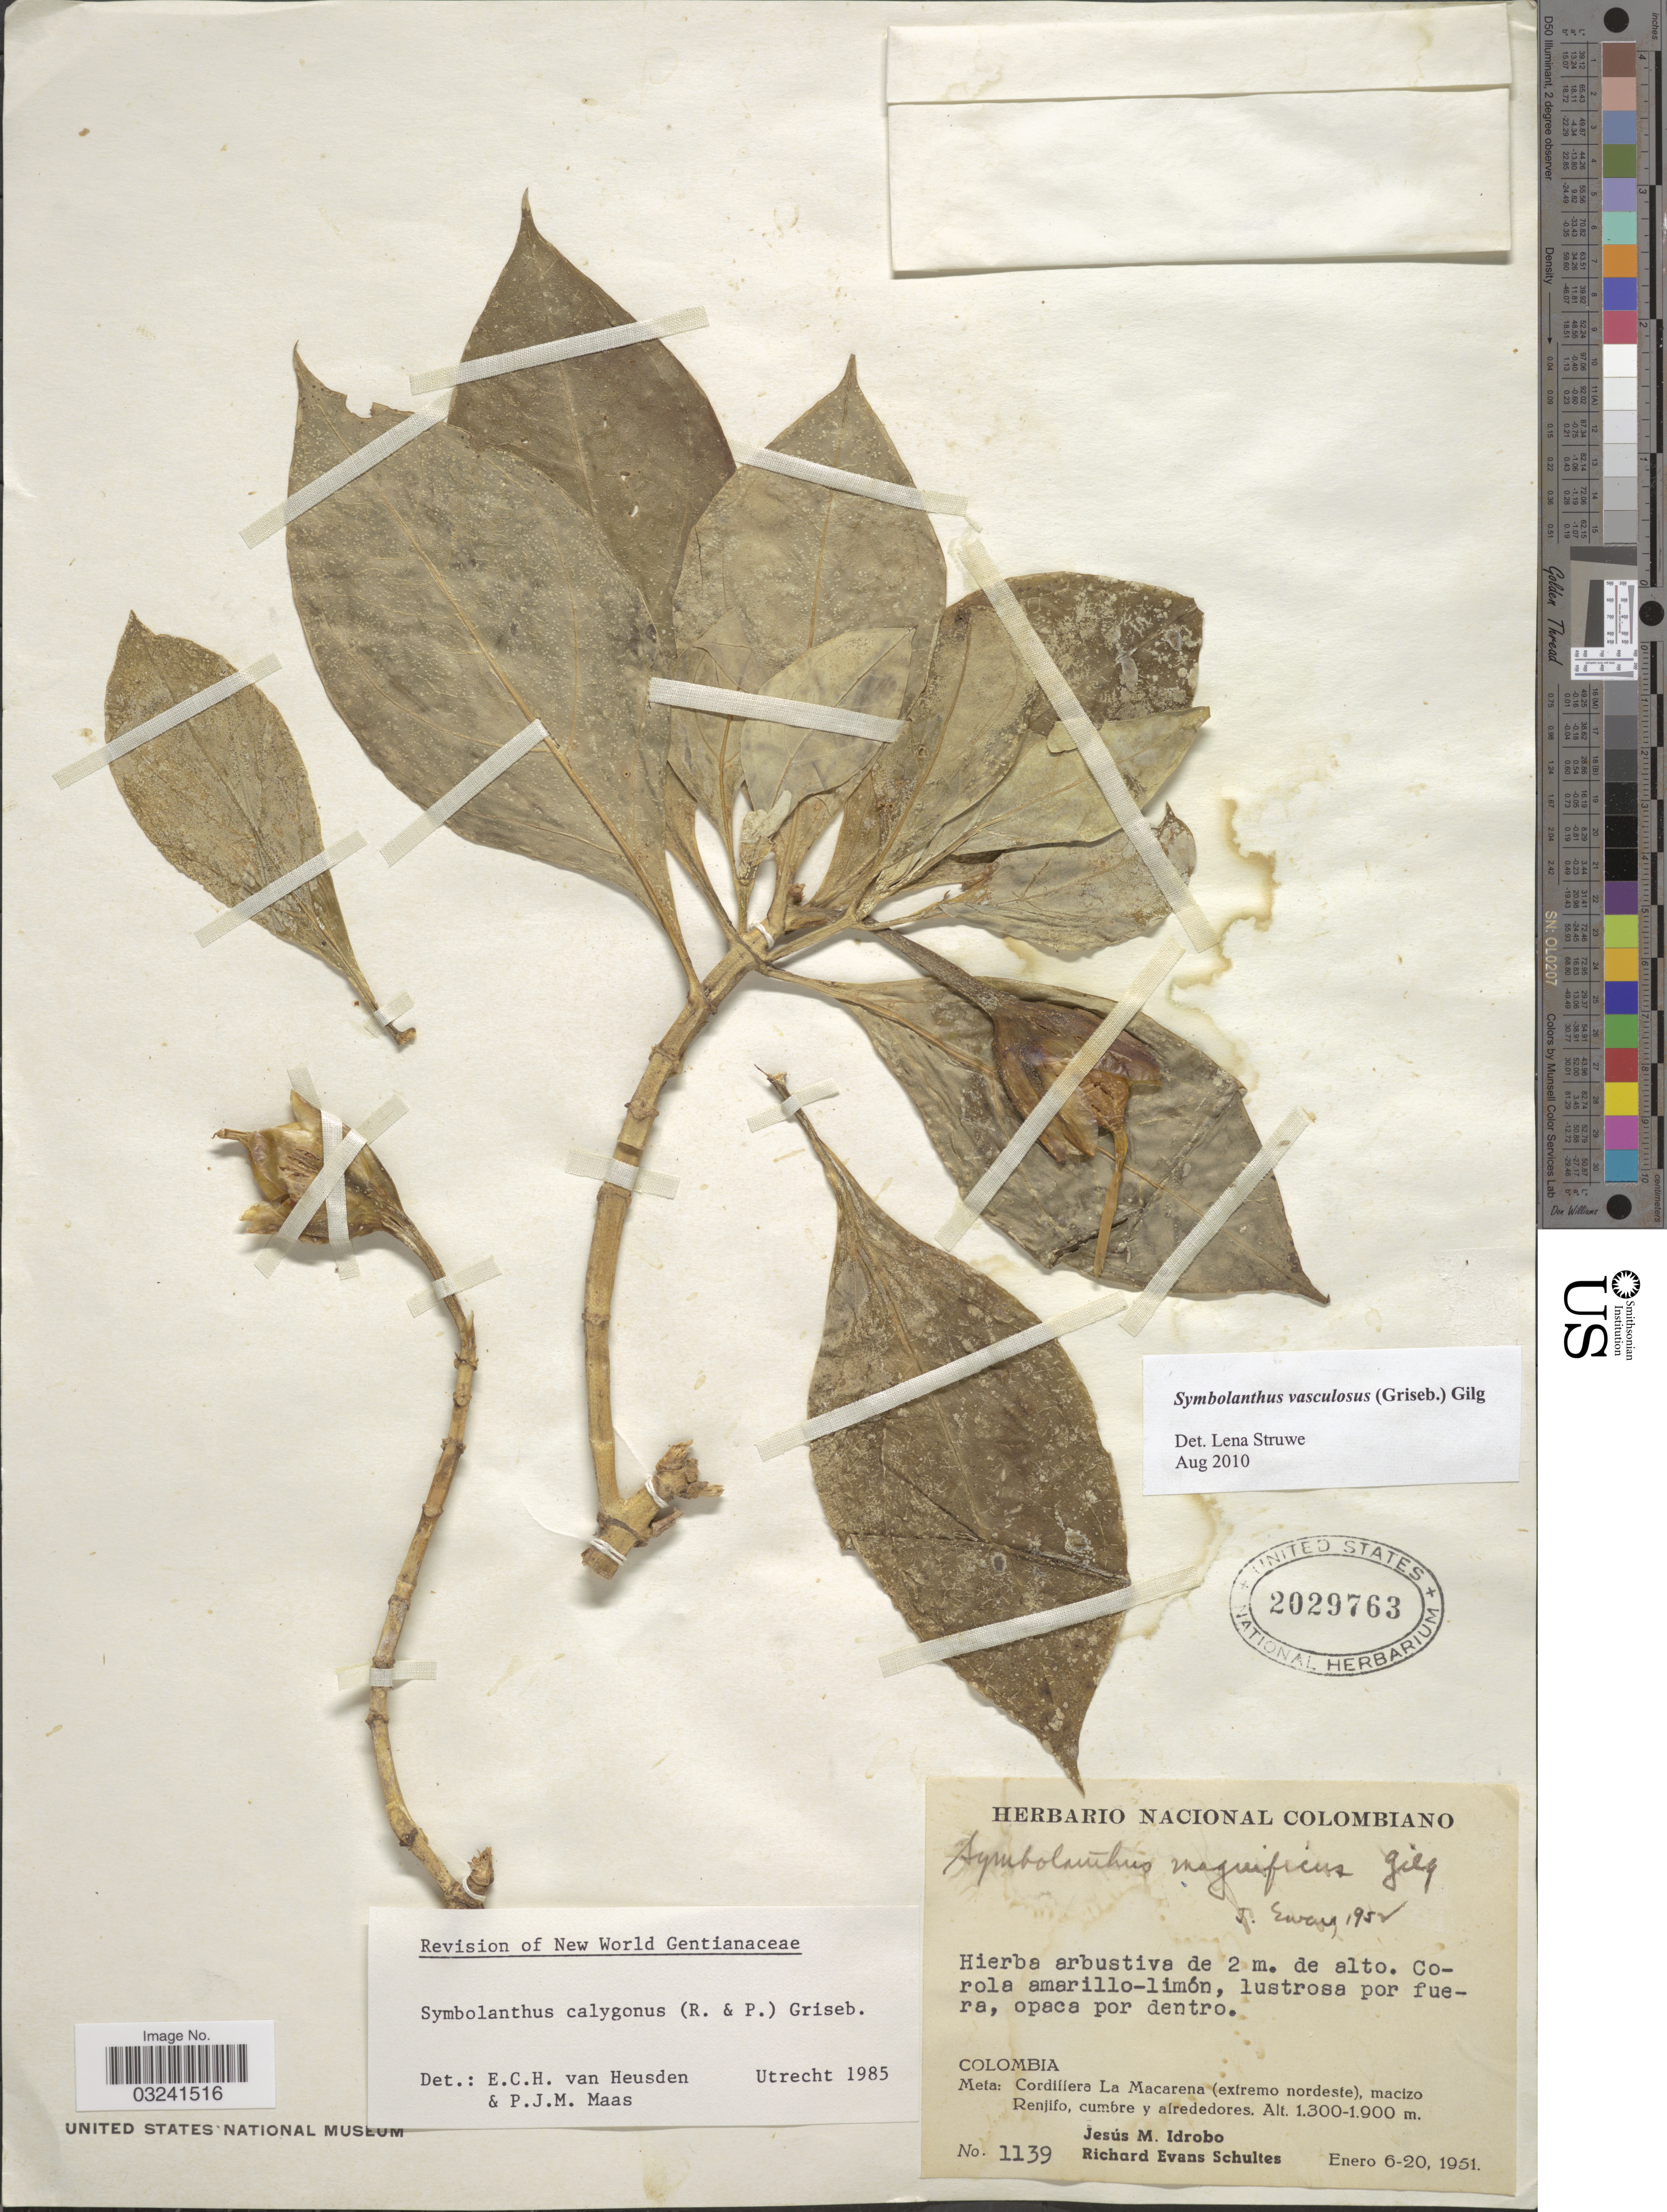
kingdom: Plantae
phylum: Tracheophyta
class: Magnoliopsida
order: Gentianales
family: Gentianaceae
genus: Symbolanthus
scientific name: Symbolanthus vasculosus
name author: (Griseb.) Gilg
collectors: J. M. Idrobo & R. E. Schultes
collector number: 1139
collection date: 1951-01-06/1951-01-20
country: Colombia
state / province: Meta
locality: Cordillera La Macarena (extremo nordeste), macizo Renjifo, cumbre y alrededores.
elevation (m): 1300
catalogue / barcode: US 2029763